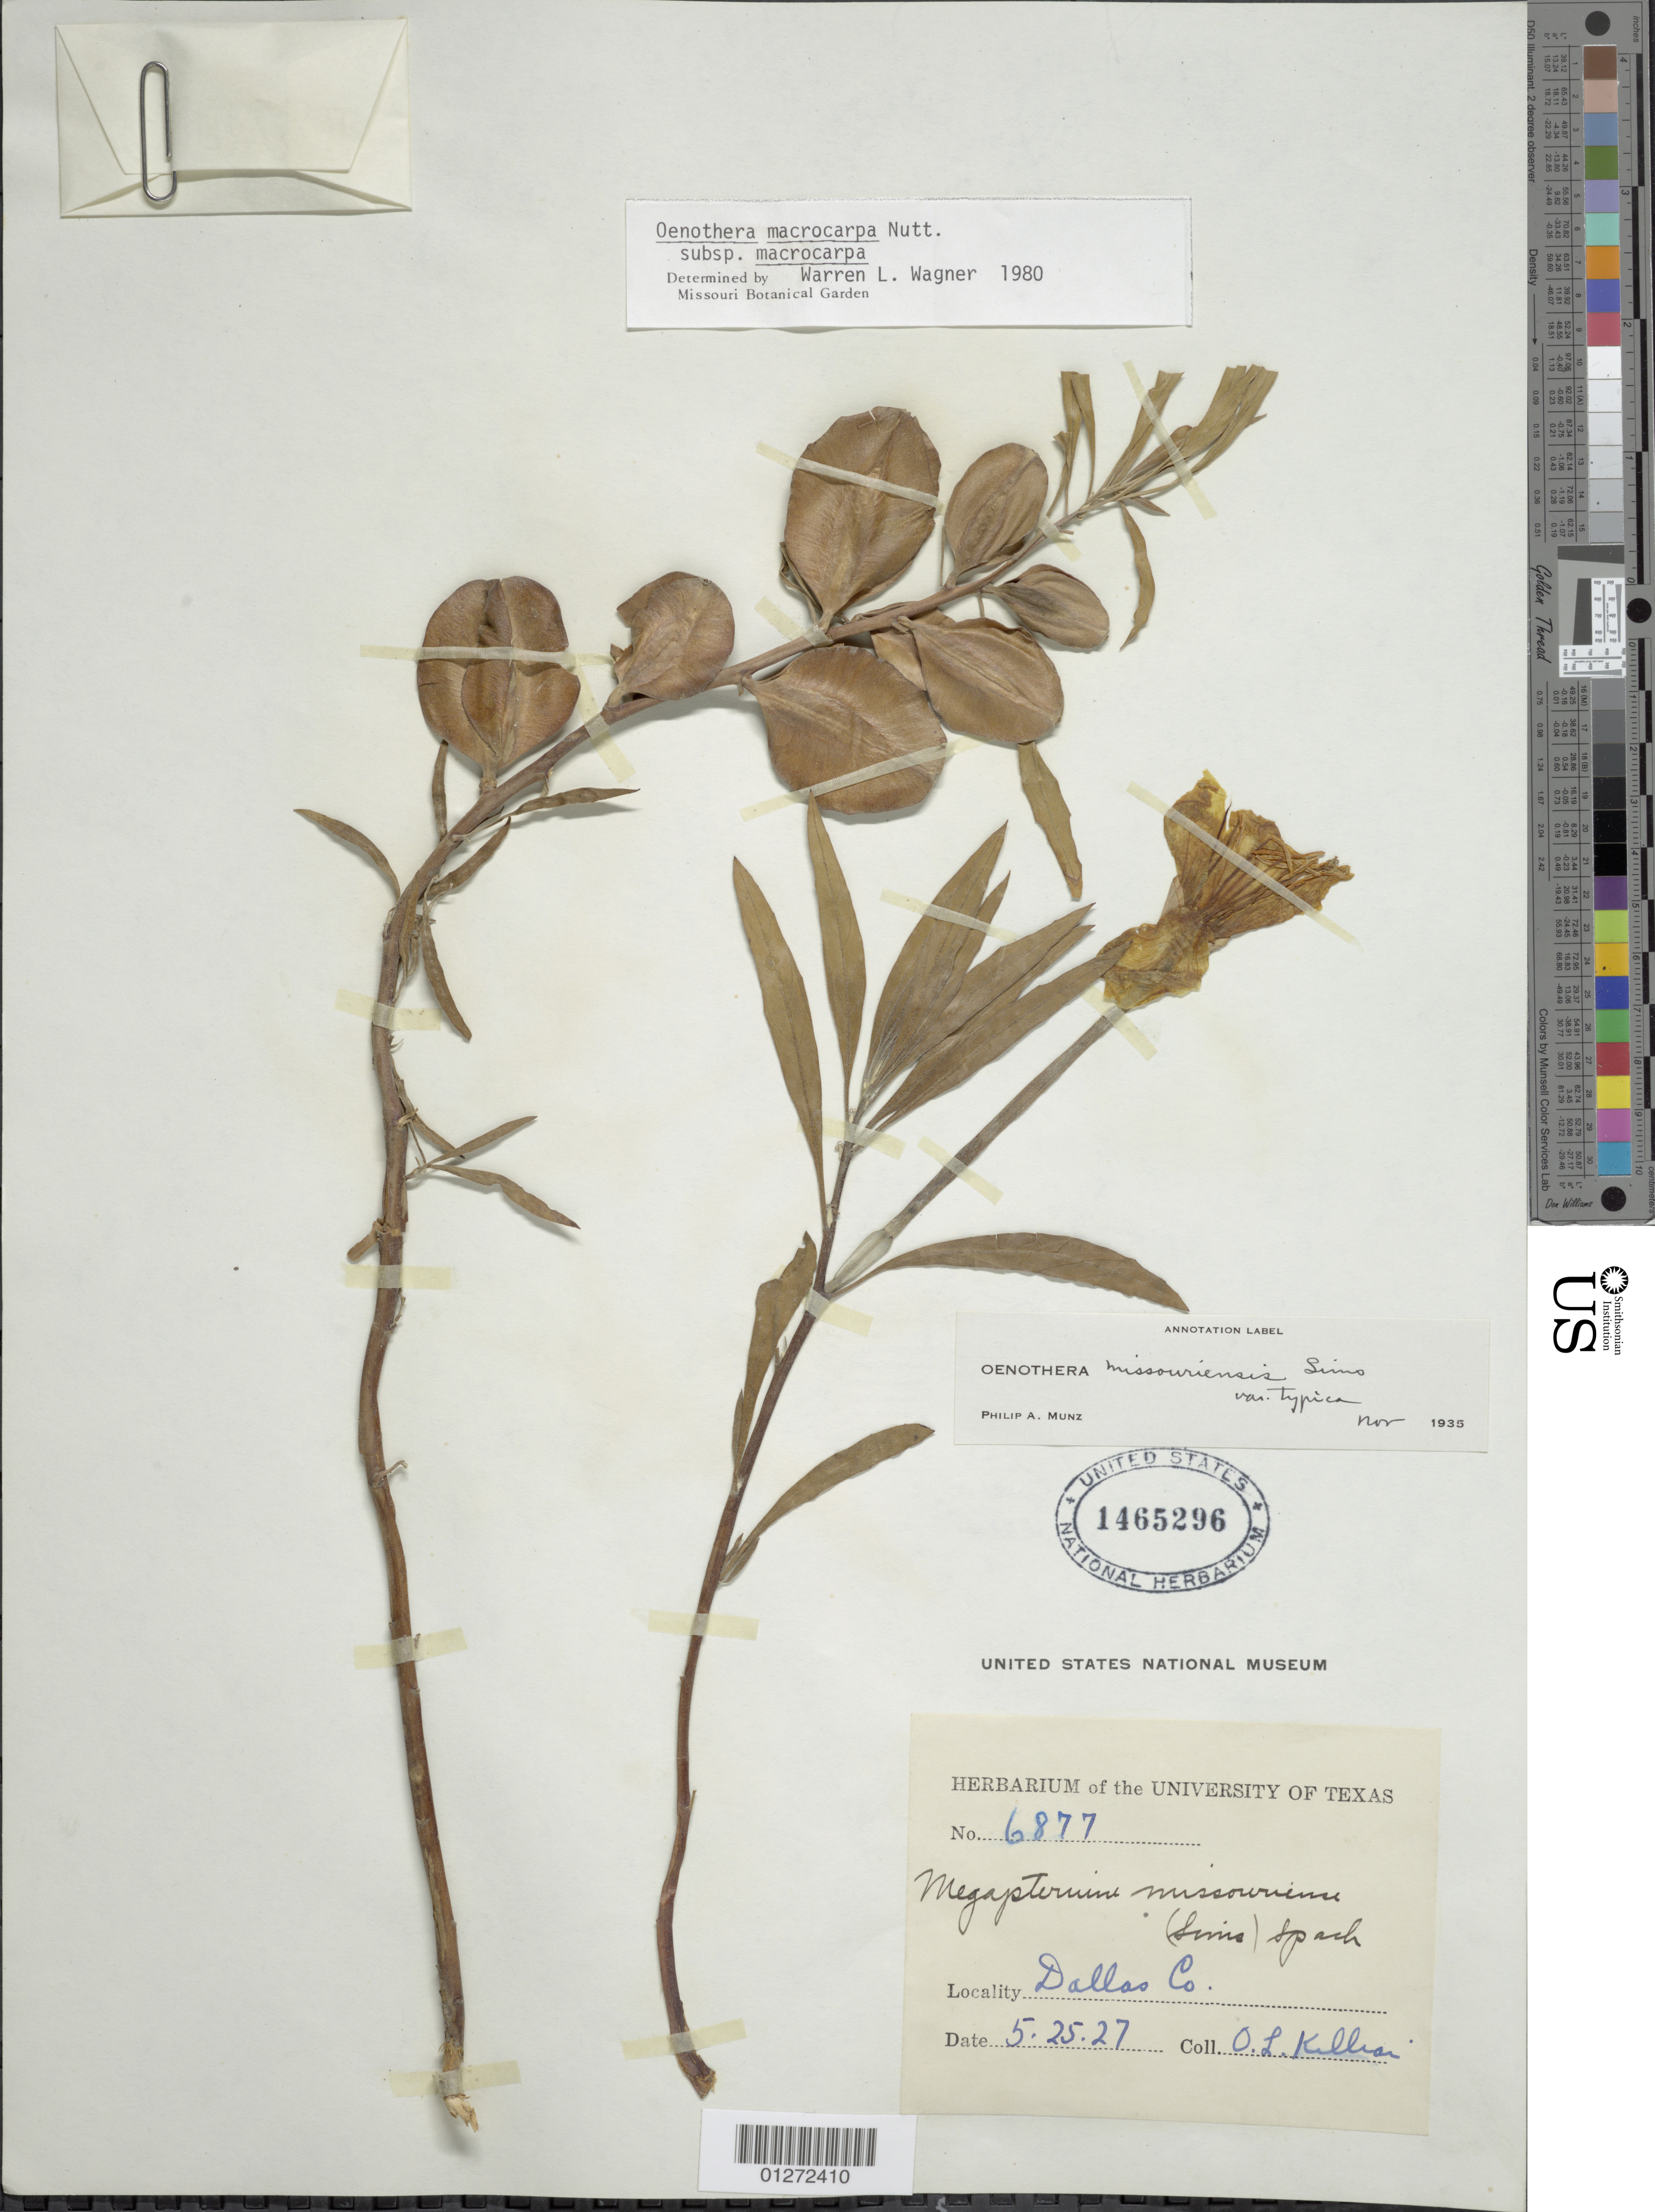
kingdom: Plantae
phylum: Tracheophyta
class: Magnoliopsida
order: Myrtales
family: Onagraceae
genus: Oenothera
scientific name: Oenothera macrocarpa subsp. macrocarpa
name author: Nutt.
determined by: Wagner, W. L., (BOT), Smithsonian Institution - National Museum of Natural History (UNITED STATES)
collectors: O. Killian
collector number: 6877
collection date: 1927-05-25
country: United States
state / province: Texas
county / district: Dallas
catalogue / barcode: US 1465296